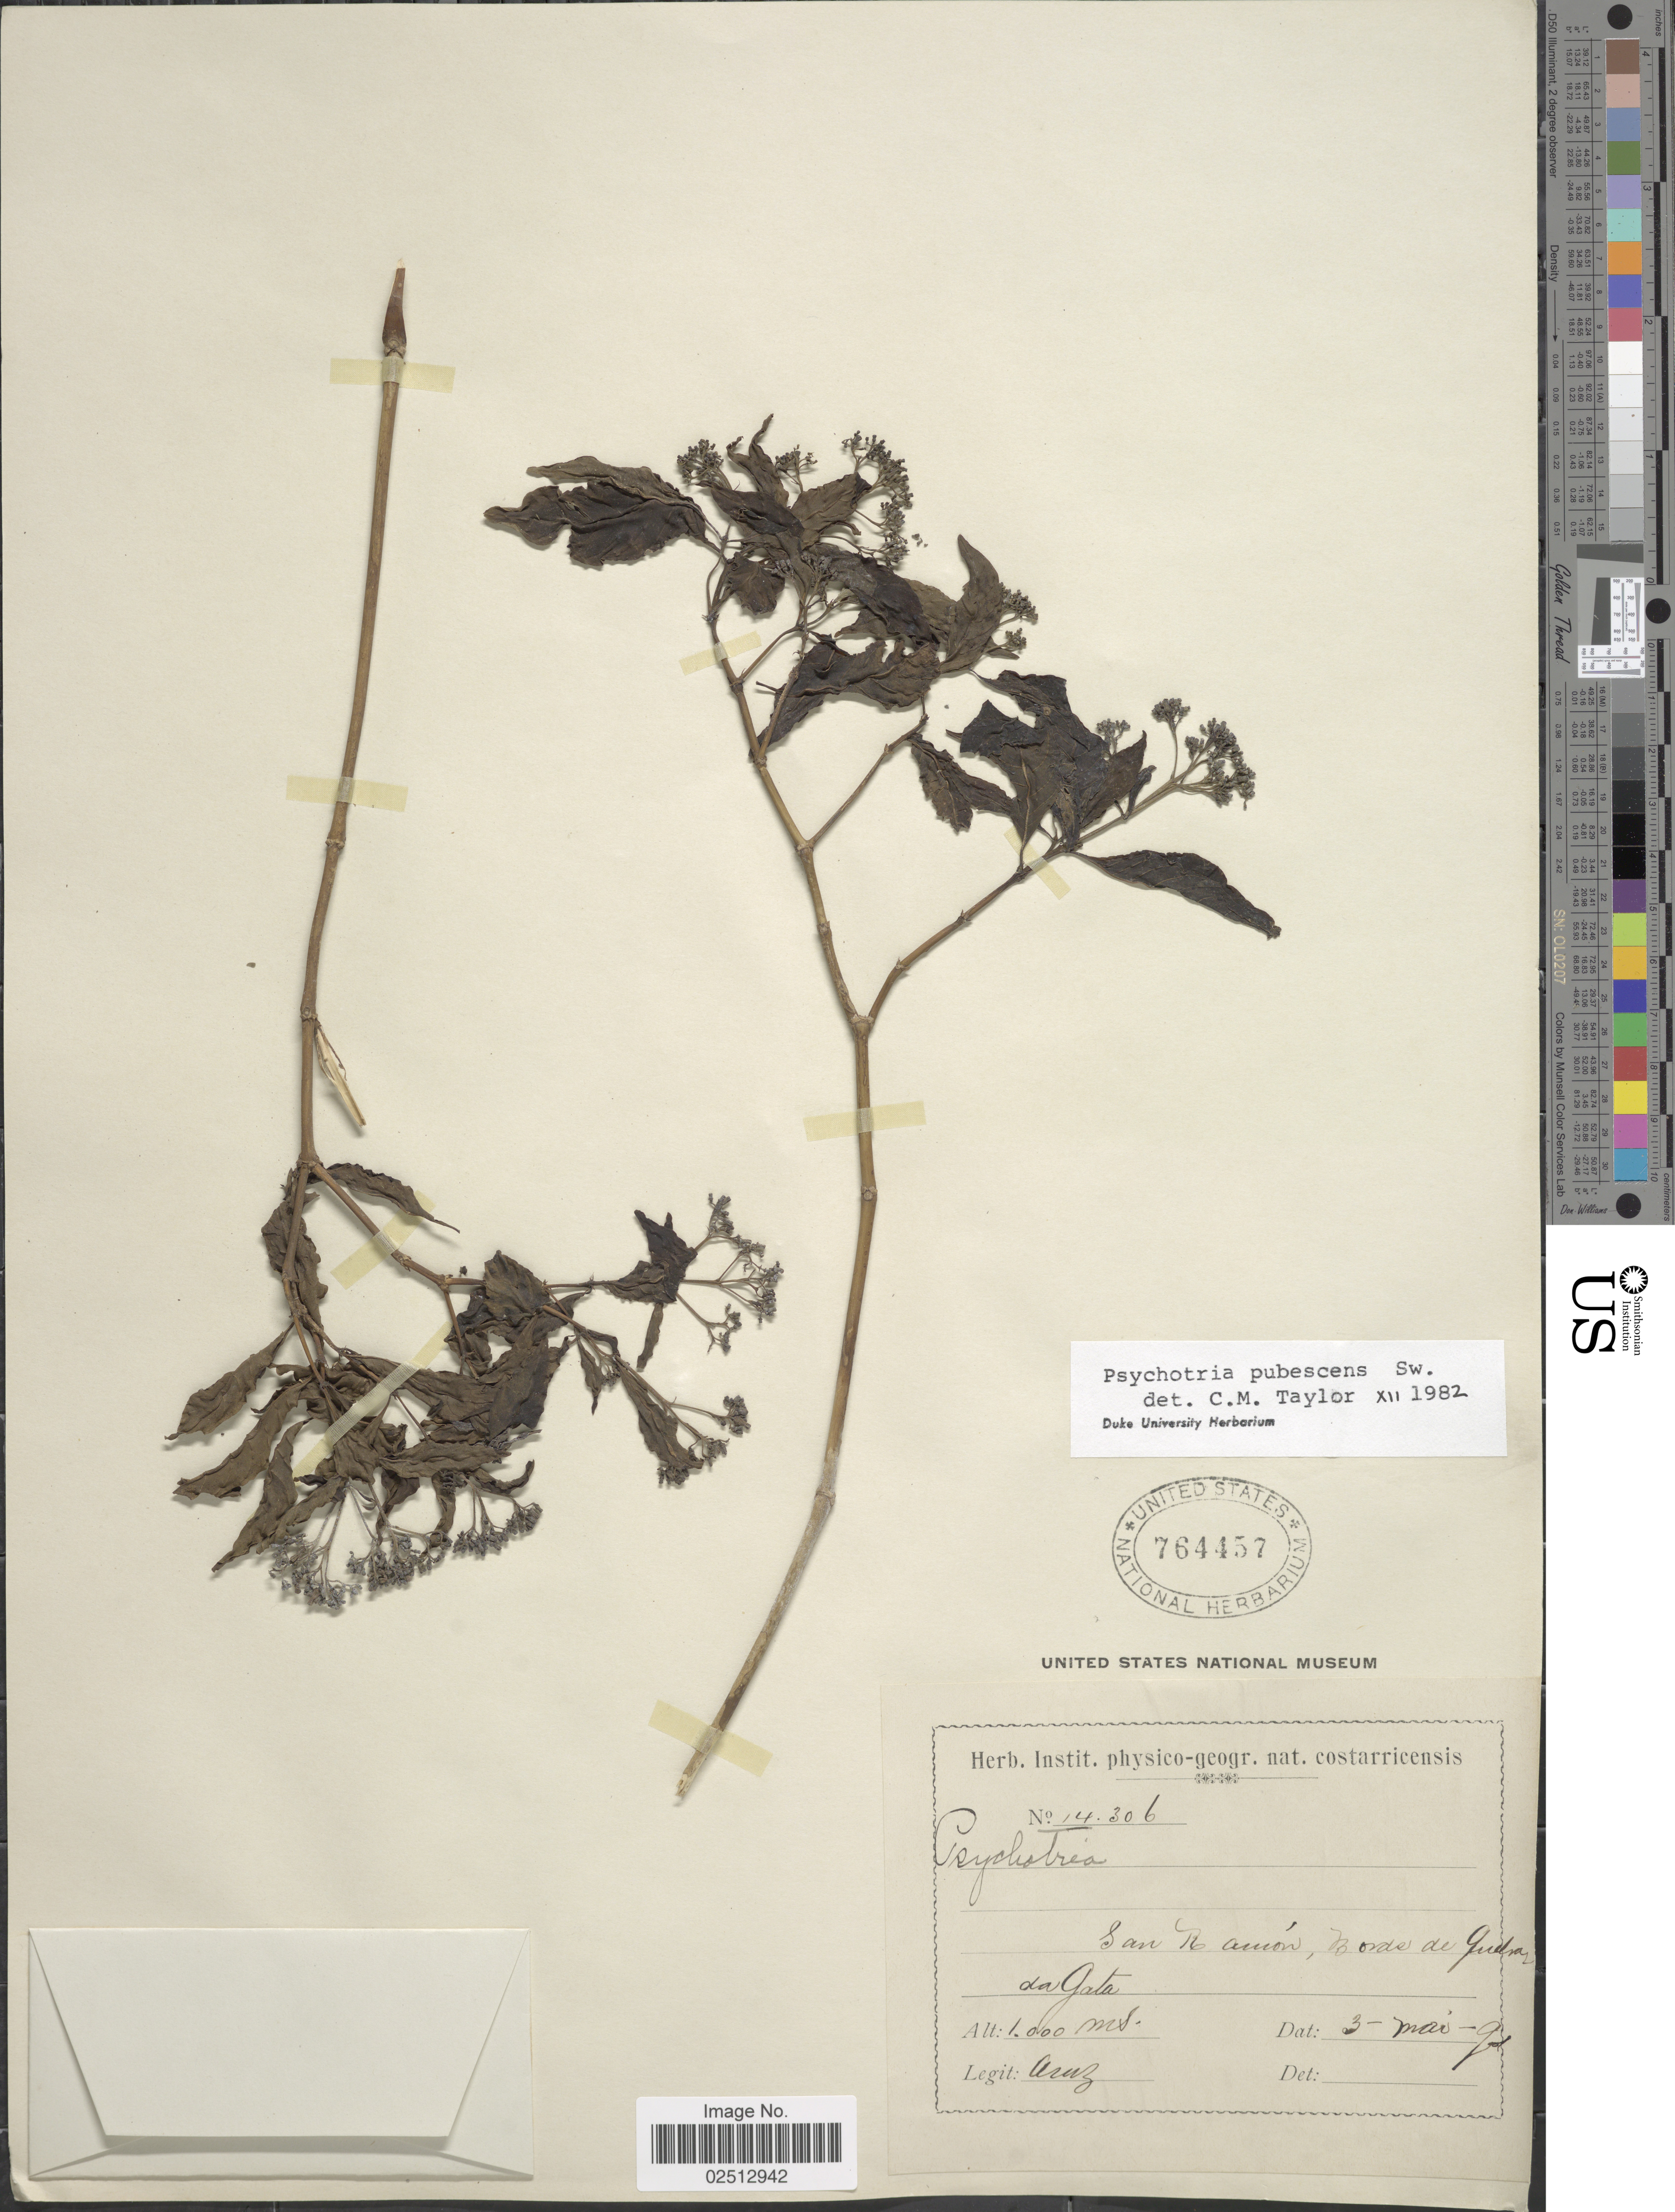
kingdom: Plantae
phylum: Tracheophyta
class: Magnoliopsida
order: Gentianales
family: Rubiaceae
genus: Psychotria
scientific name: Psychotria pubescens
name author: Sw.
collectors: A. Brenes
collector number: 14306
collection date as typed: Transcribed d/m/y: 3/5/95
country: Costa Rica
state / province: Alajuela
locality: San Ramón, bords de Quebrada Gata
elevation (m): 1000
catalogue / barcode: US 764457